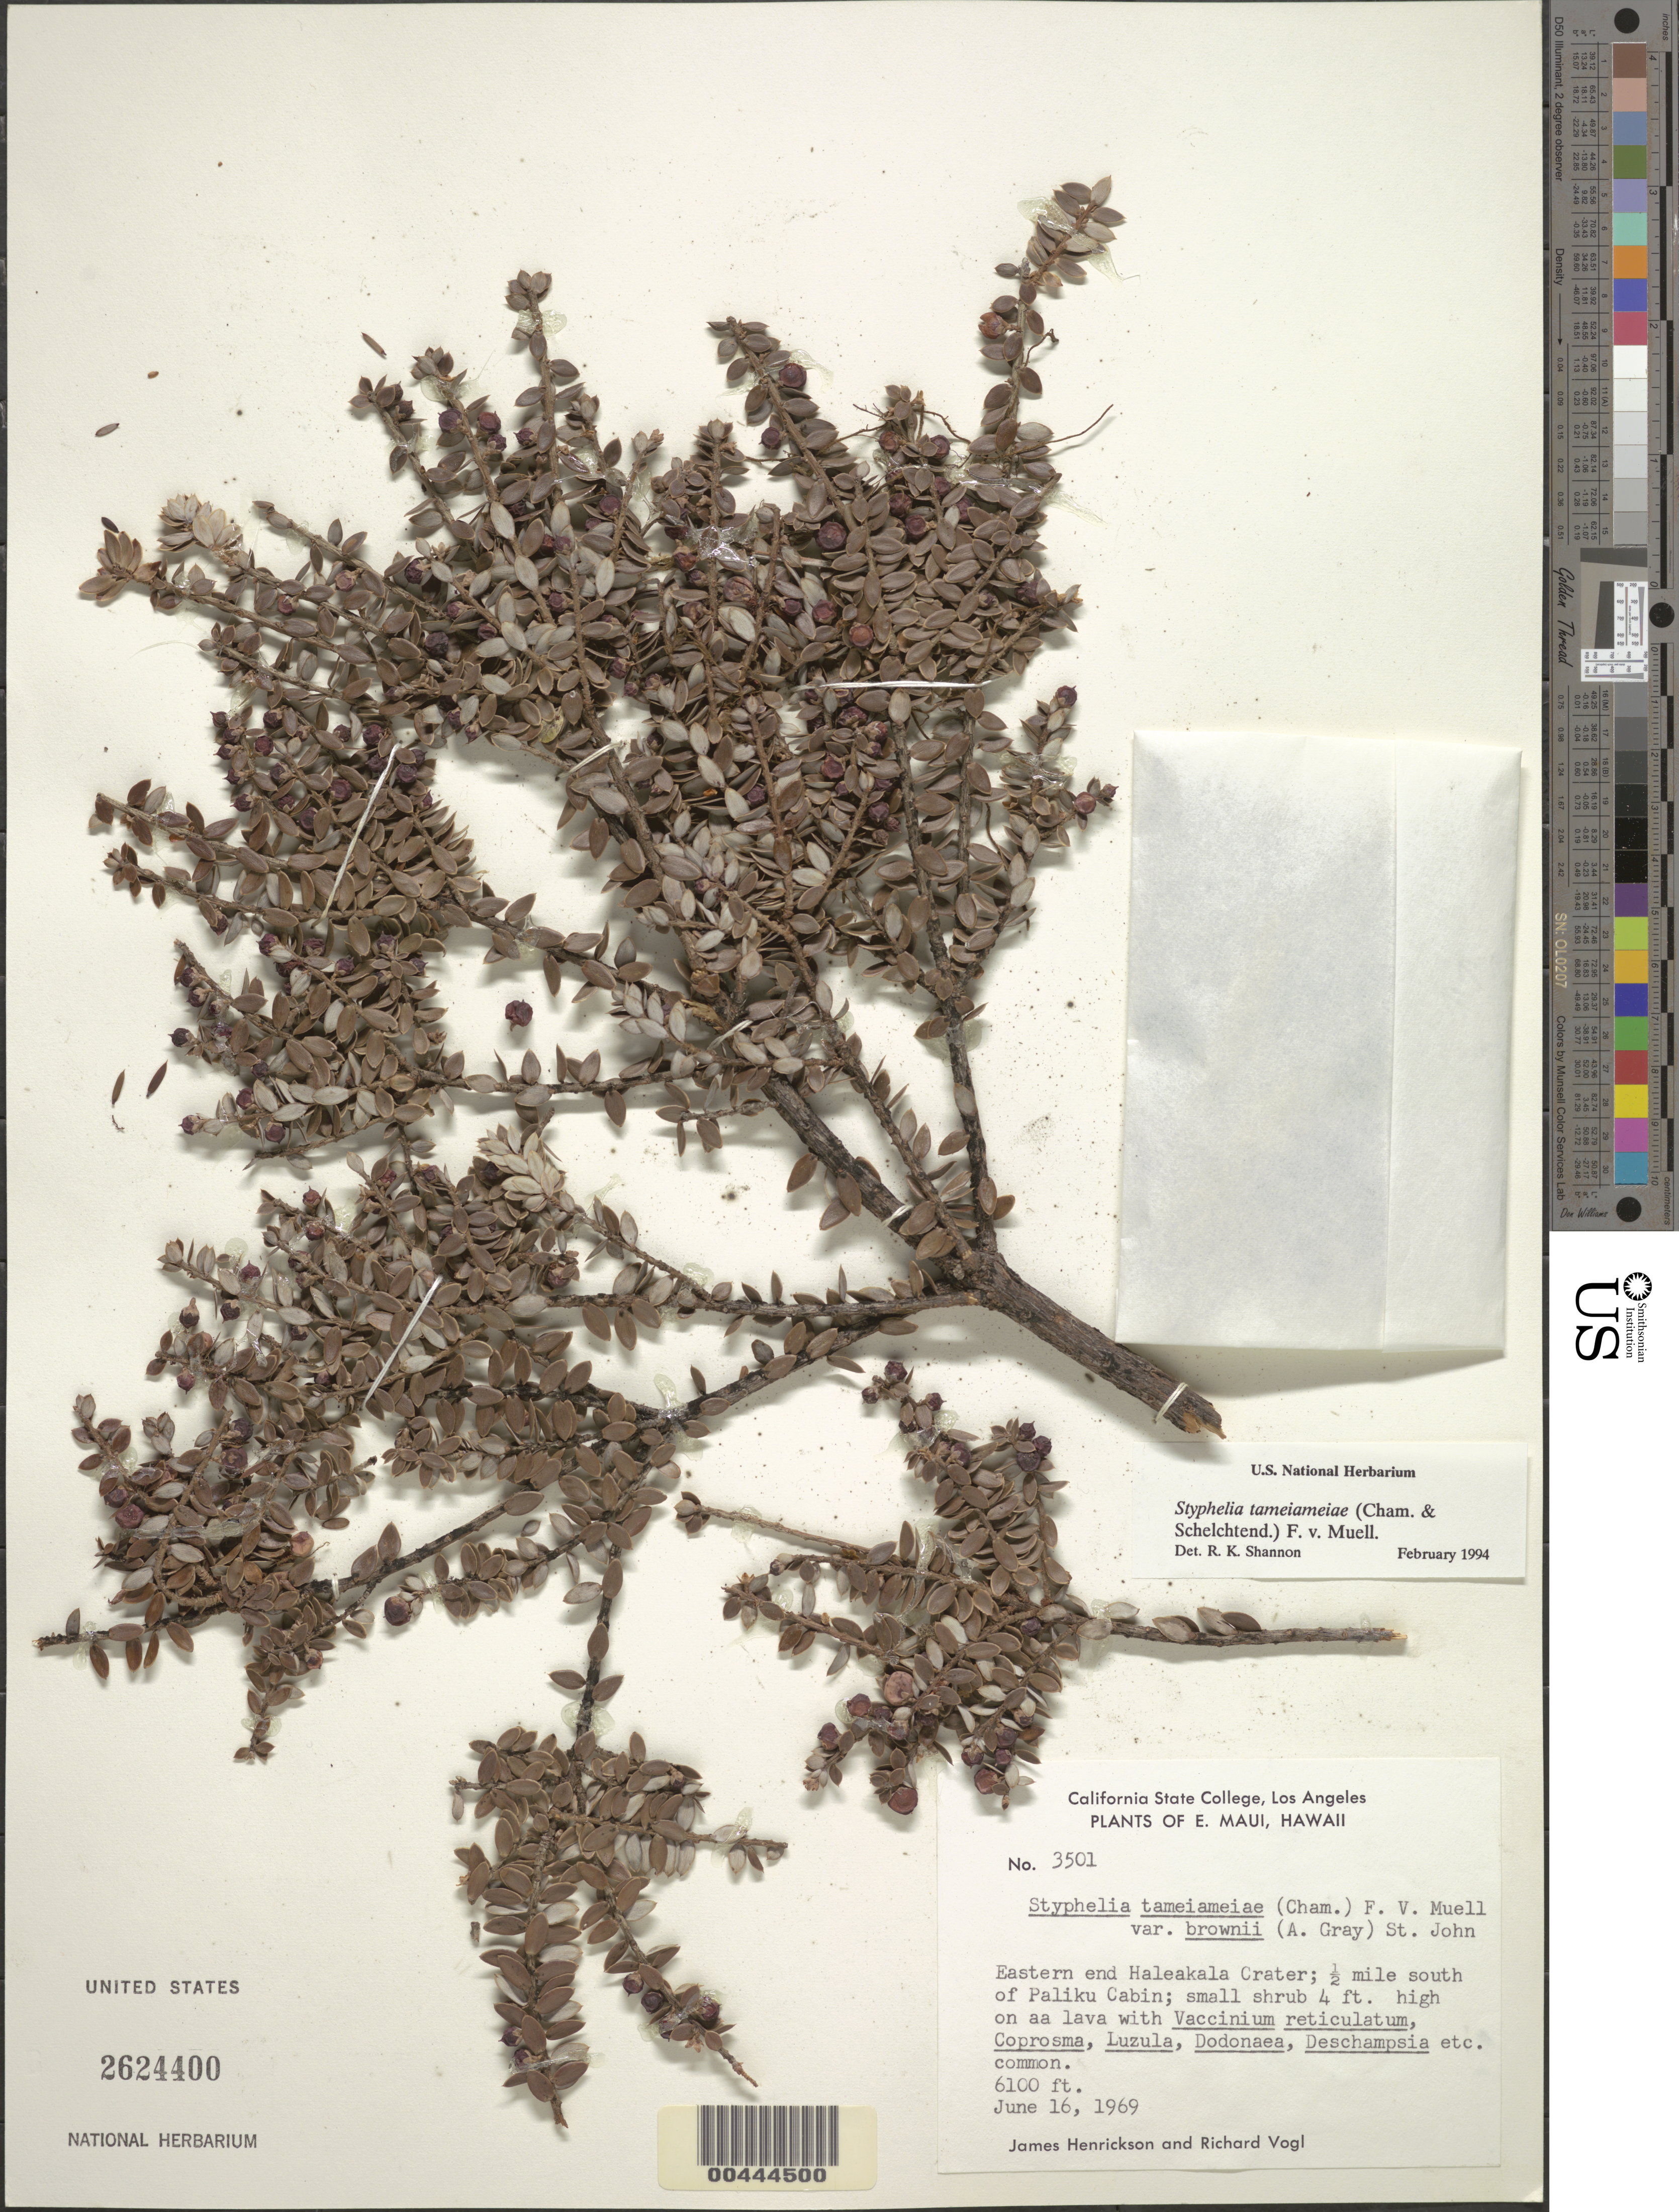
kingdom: Plantae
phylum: Tracheophyta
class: Magnoliopsida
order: Ericales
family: Ericaceae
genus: Leptecophylla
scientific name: Leptecophylla tameiameiae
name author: (Cham. & Schltdl.) C.M. Weiller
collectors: J. S. Henrickson & R. Vogl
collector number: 3501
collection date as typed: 16 Jun 1969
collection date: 1969-06-16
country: United States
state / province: Hawaii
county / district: Maui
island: Maui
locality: E end Haleakala Crater, 0.50 mi S of Paliku Cabin, E Maui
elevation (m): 1859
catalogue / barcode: US 2624400